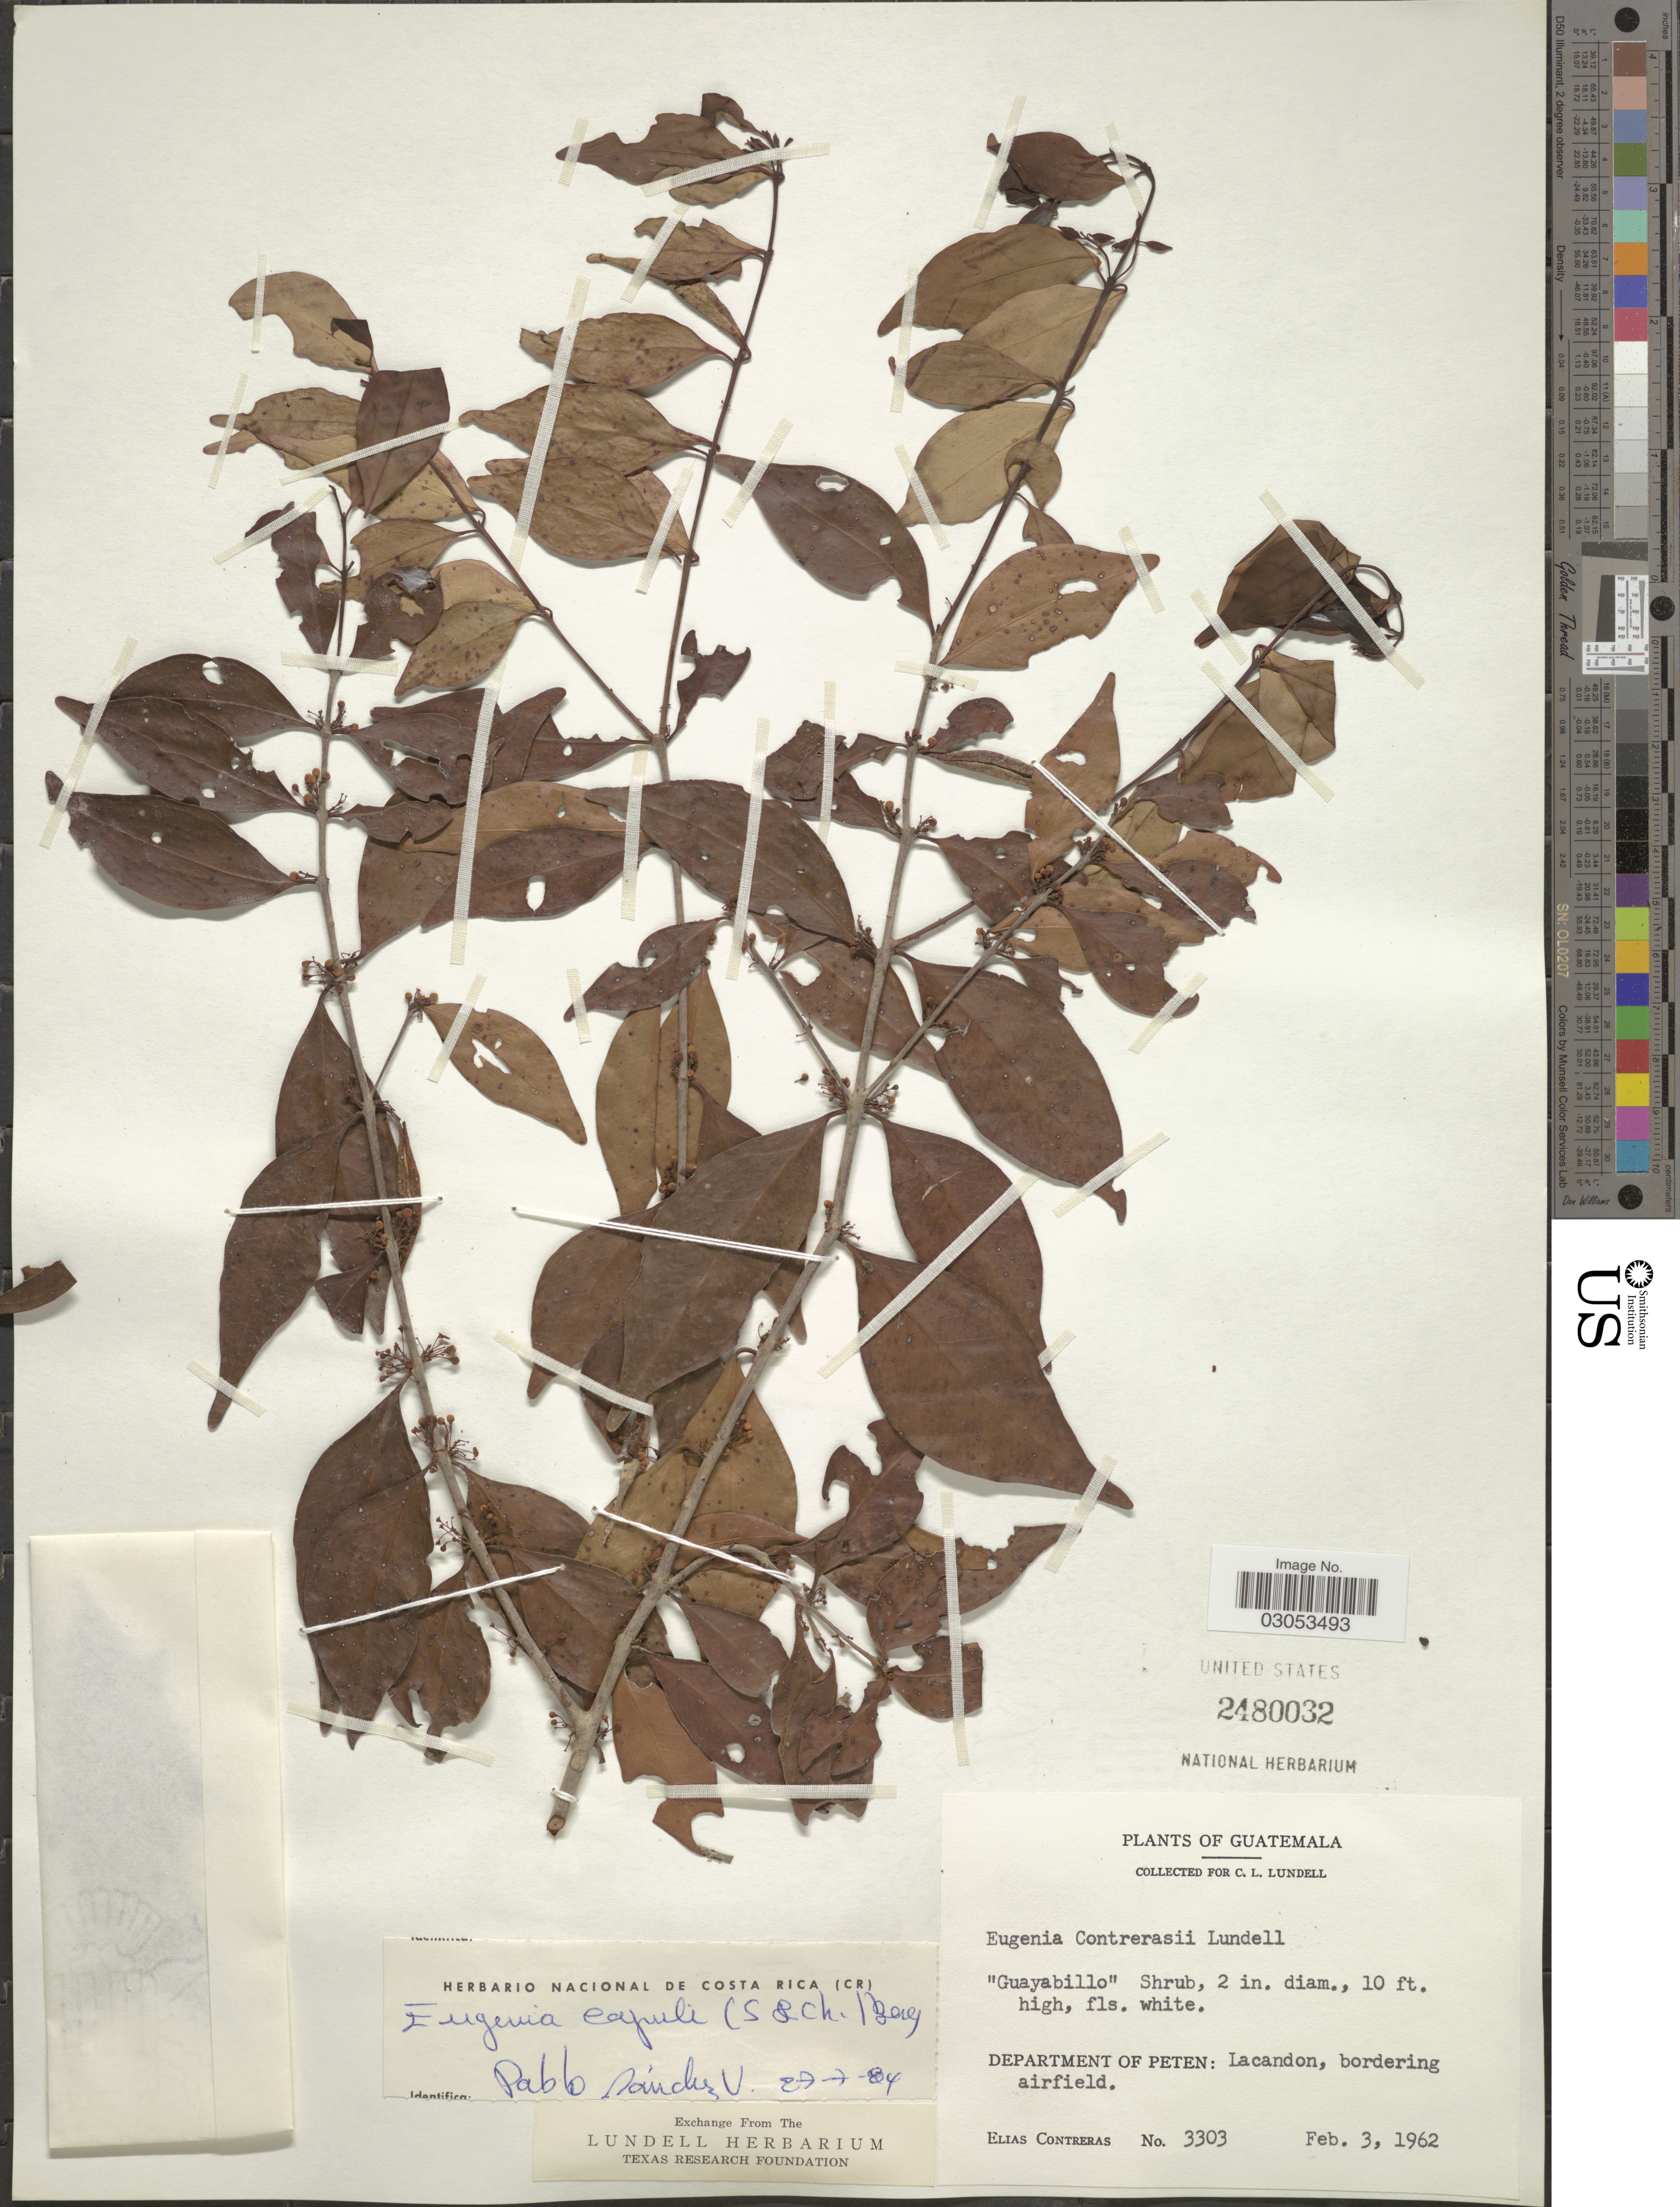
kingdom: Plantae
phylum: Tracheophyta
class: Magnoliopsida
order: Myrtales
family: Myrtaceae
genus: Eugenia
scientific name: Eugenia capuli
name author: (Schltdl. & Cham.) Hook. & Arn.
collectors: E. Contreras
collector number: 3303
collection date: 1962-02-03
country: Guatemala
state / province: El Petén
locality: Department of Peten: Lacandon, bordering airfield.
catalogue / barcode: US 2480032